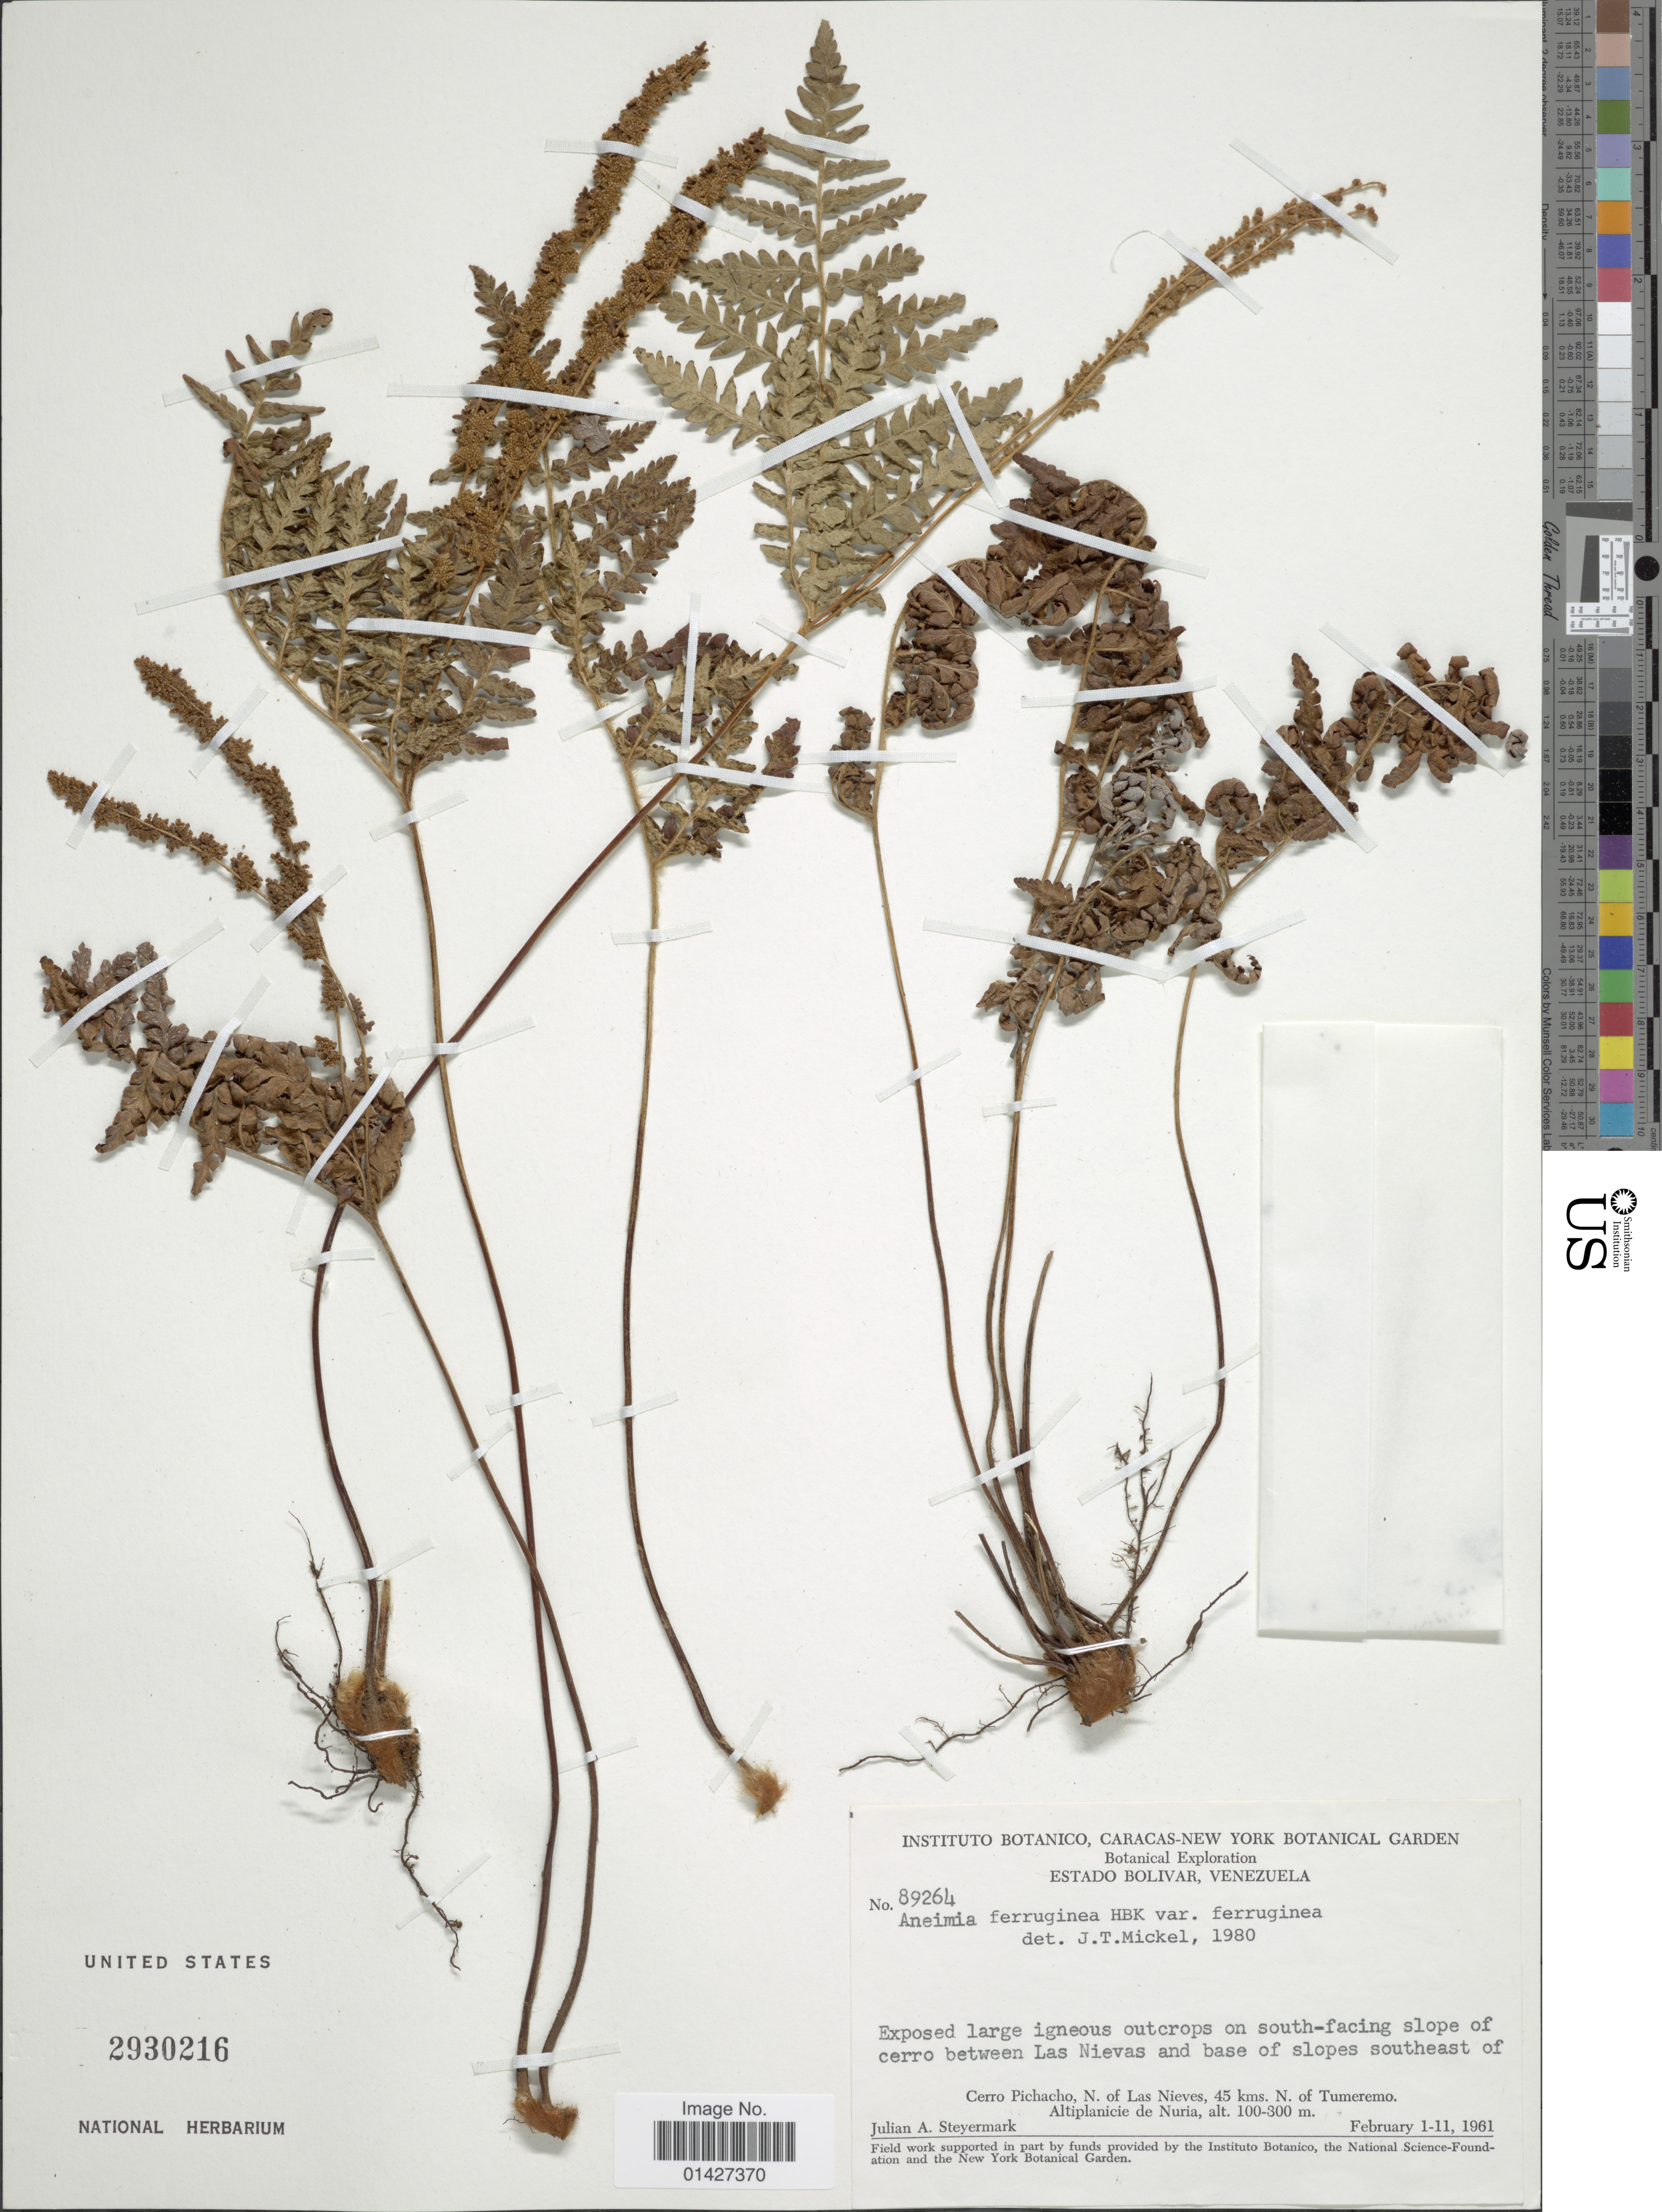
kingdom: Plantae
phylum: Tracheophyta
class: Polypodiopsida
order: Schizaeales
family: Anemiaceae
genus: Anemia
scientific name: Anemia ferruginea var. ferruginea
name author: Kunth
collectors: J. Steyermark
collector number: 89264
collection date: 1961-02-01/1961-02-11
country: Venezuela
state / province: Bolivar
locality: Exposed large igneous outcrops on south-facing slope of cerro between Las Nievas and base of slopes southeast of Cerro Pichacho, N. of Las Nievas, 45 kms. N. of Tumeremo. Altiplanicie de Nuria.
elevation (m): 100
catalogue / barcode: US 2930216